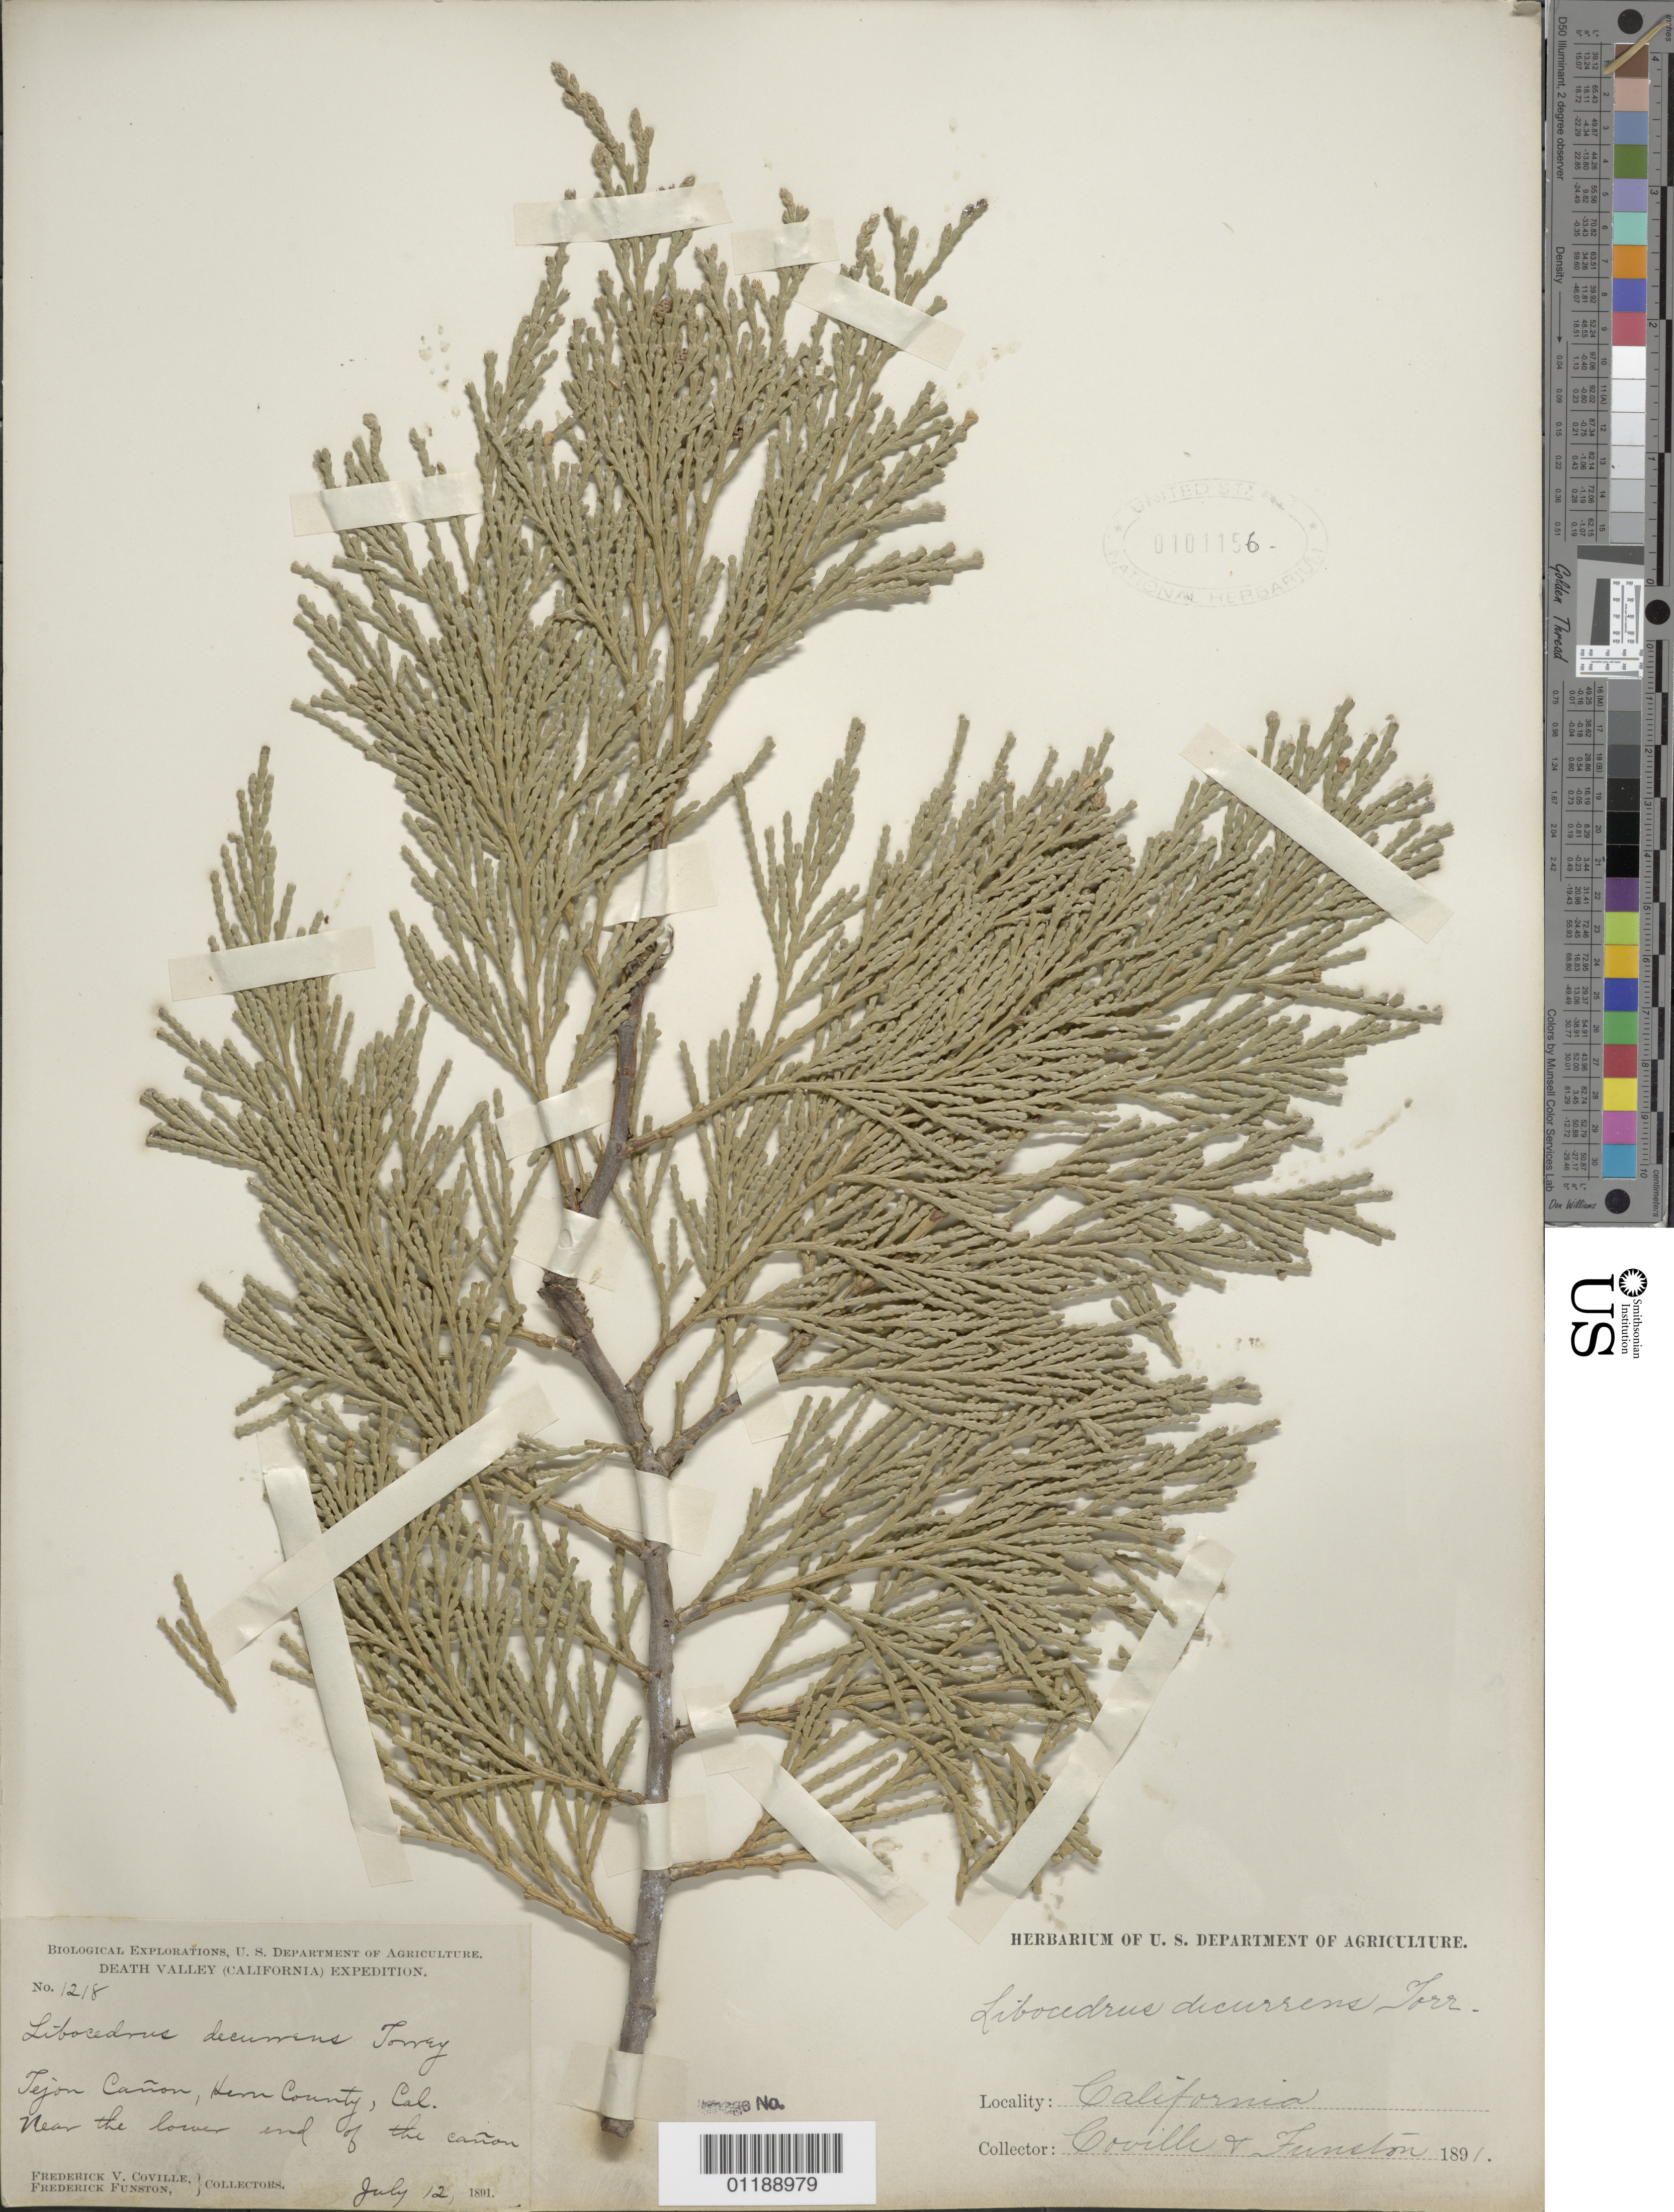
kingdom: Plantae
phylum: Tracheophyta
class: Pinopsida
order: Pinales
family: Cupressaceae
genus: Libocedrus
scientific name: Libocedrus decurrens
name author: Torr.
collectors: F. V. Coville & F. Funston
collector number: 1218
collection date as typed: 12 Jul 1891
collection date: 1891-07-12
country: United States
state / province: California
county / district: Kern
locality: Tejon canyon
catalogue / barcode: US 101156